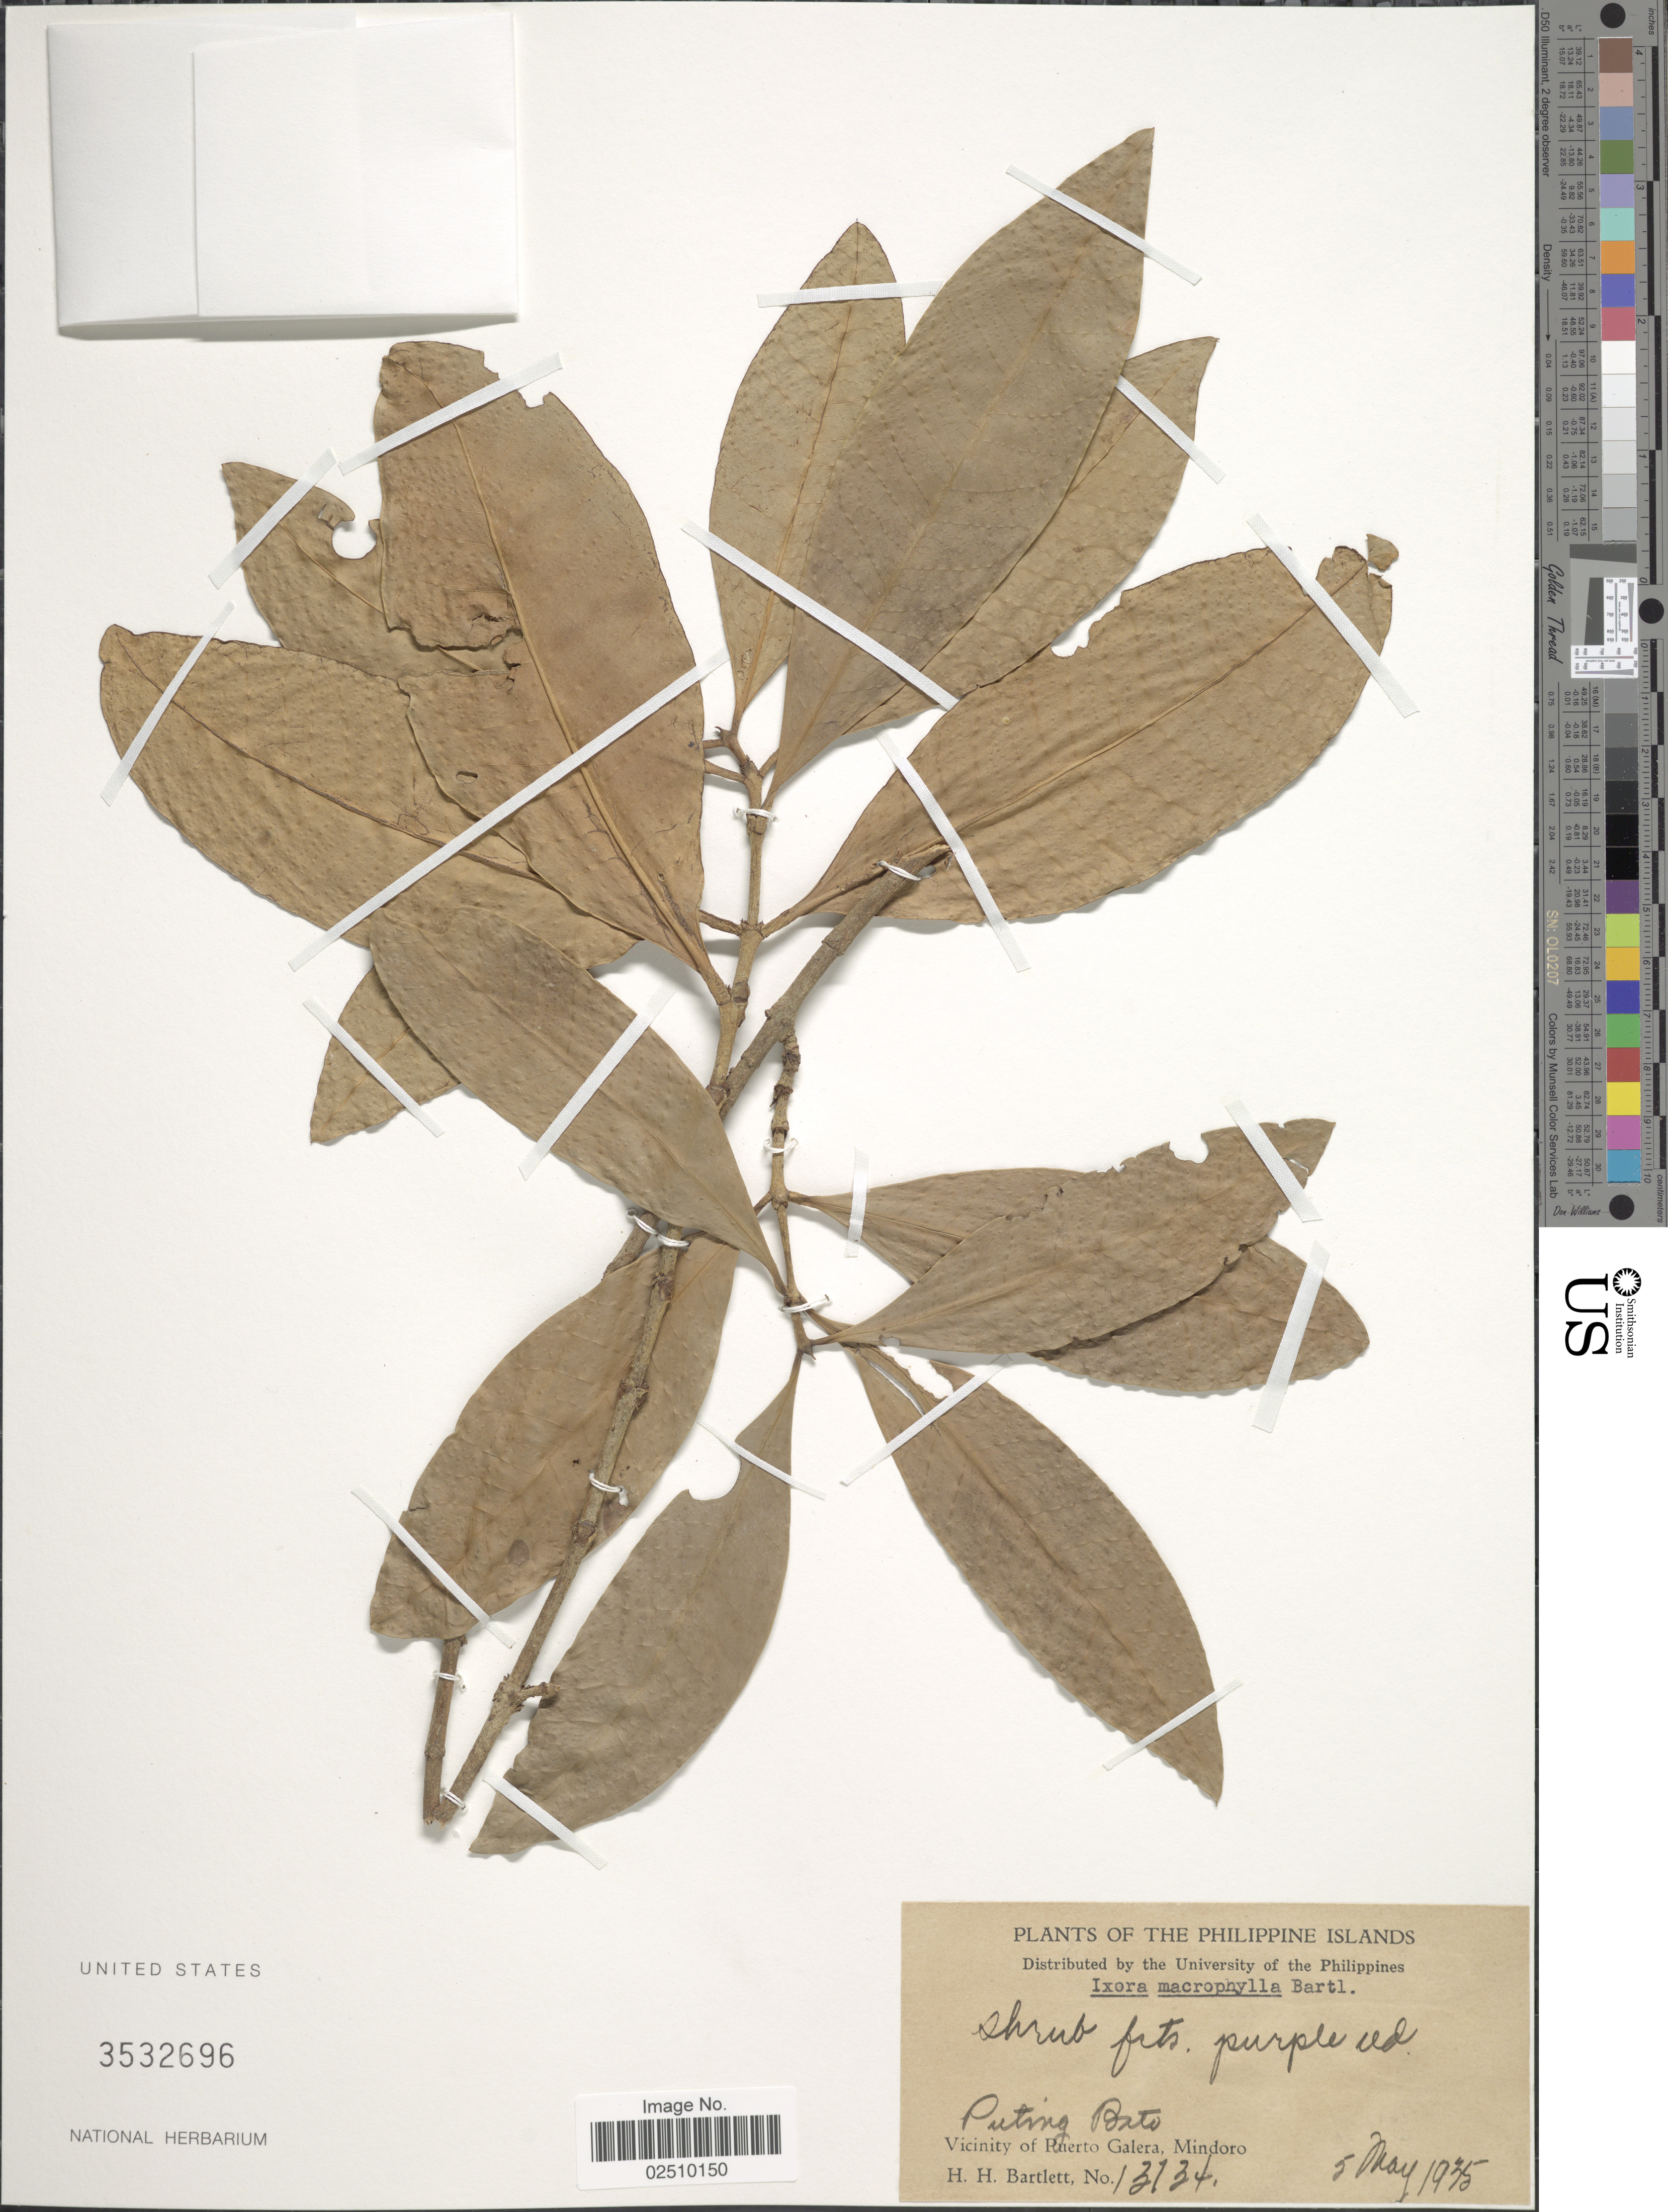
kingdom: Plantae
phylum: Tracheophyta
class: Magnoliopsida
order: Gentianales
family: Rubiaceae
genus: Ixora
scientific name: Ixora macrophylla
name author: Bartl. ex DC.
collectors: H. H. Bartlett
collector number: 13134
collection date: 1935-05-05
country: Philippines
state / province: Mimaropa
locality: Philippine Islands. Puting Bato. Vicinity of Puerto Galera, Mindoro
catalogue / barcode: US 3532696